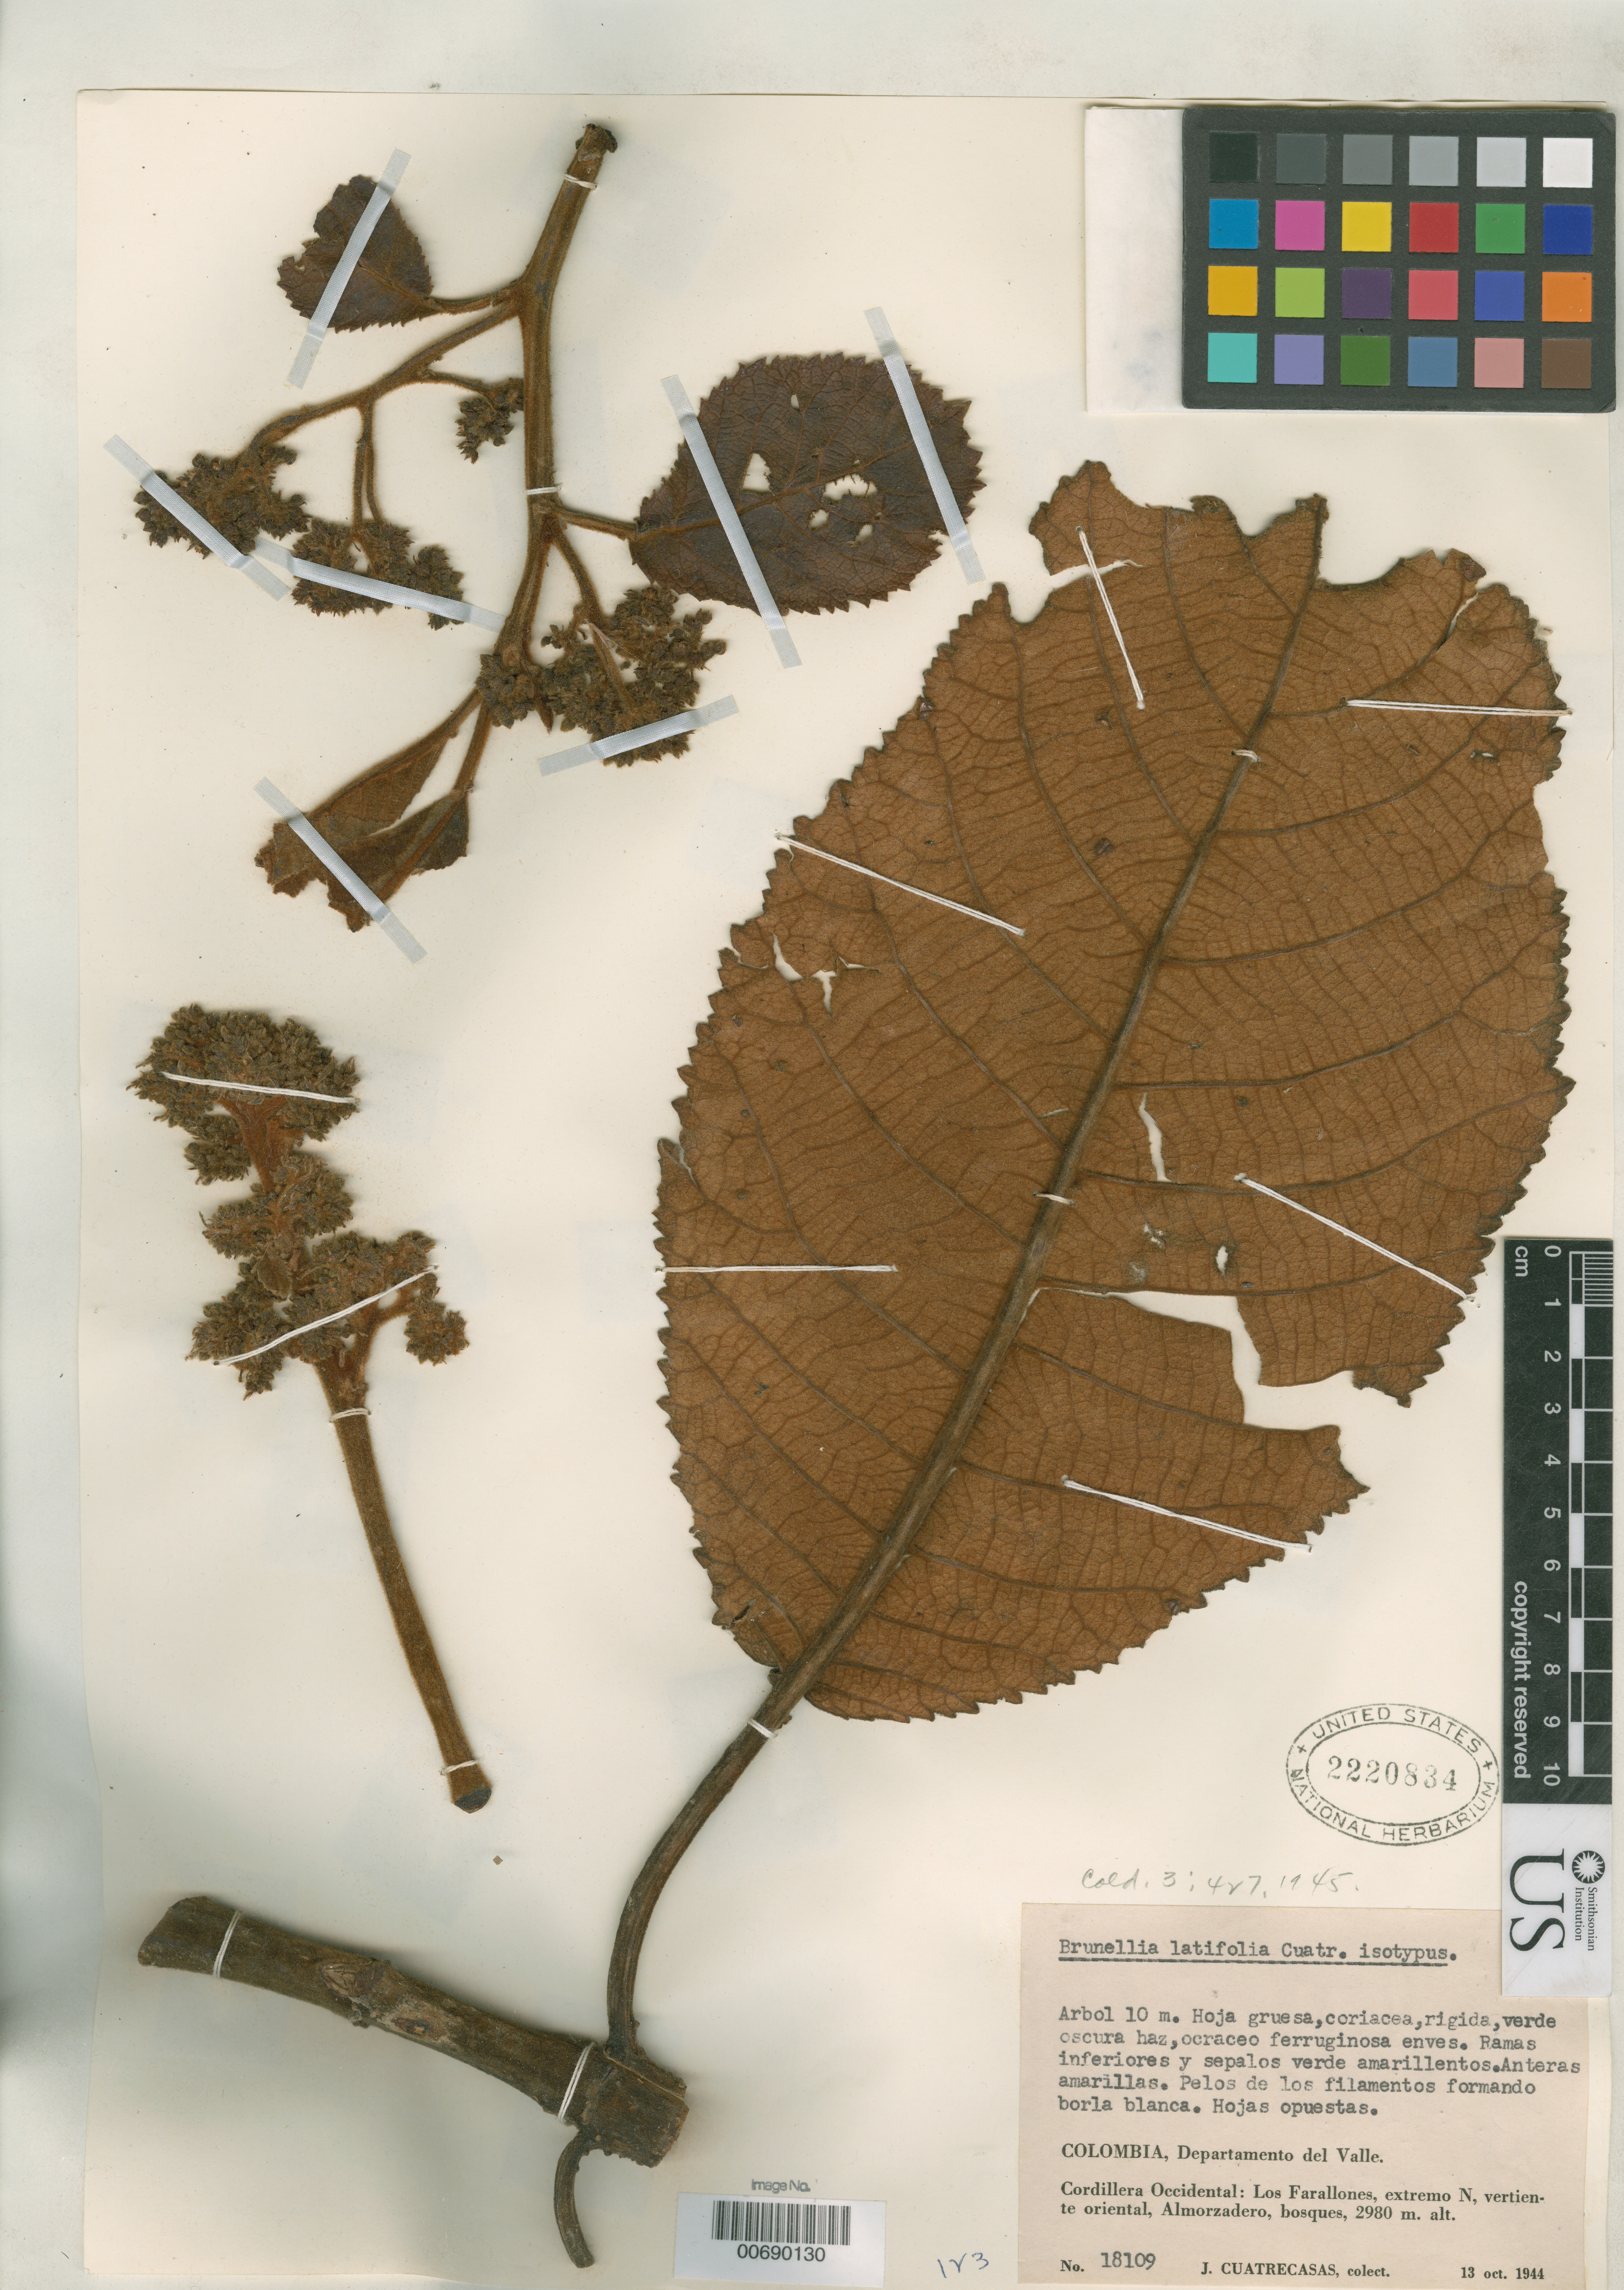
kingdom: Plantae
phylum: Tracheophyta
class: Magnoliopsida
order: Oxalidales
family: Brunelliaceae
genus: Brunellia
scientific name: Brunellia latifolia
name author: Cuatrec.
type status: Isotype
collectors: J. Cuatrecasas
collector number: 18109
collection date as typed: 13 Oct 1944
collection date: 1944-10-13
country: Colombia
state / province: Valle del Cauca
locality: Cordillera Occidental, Los Farallones, Almorzadero.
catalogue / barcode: US 2220834